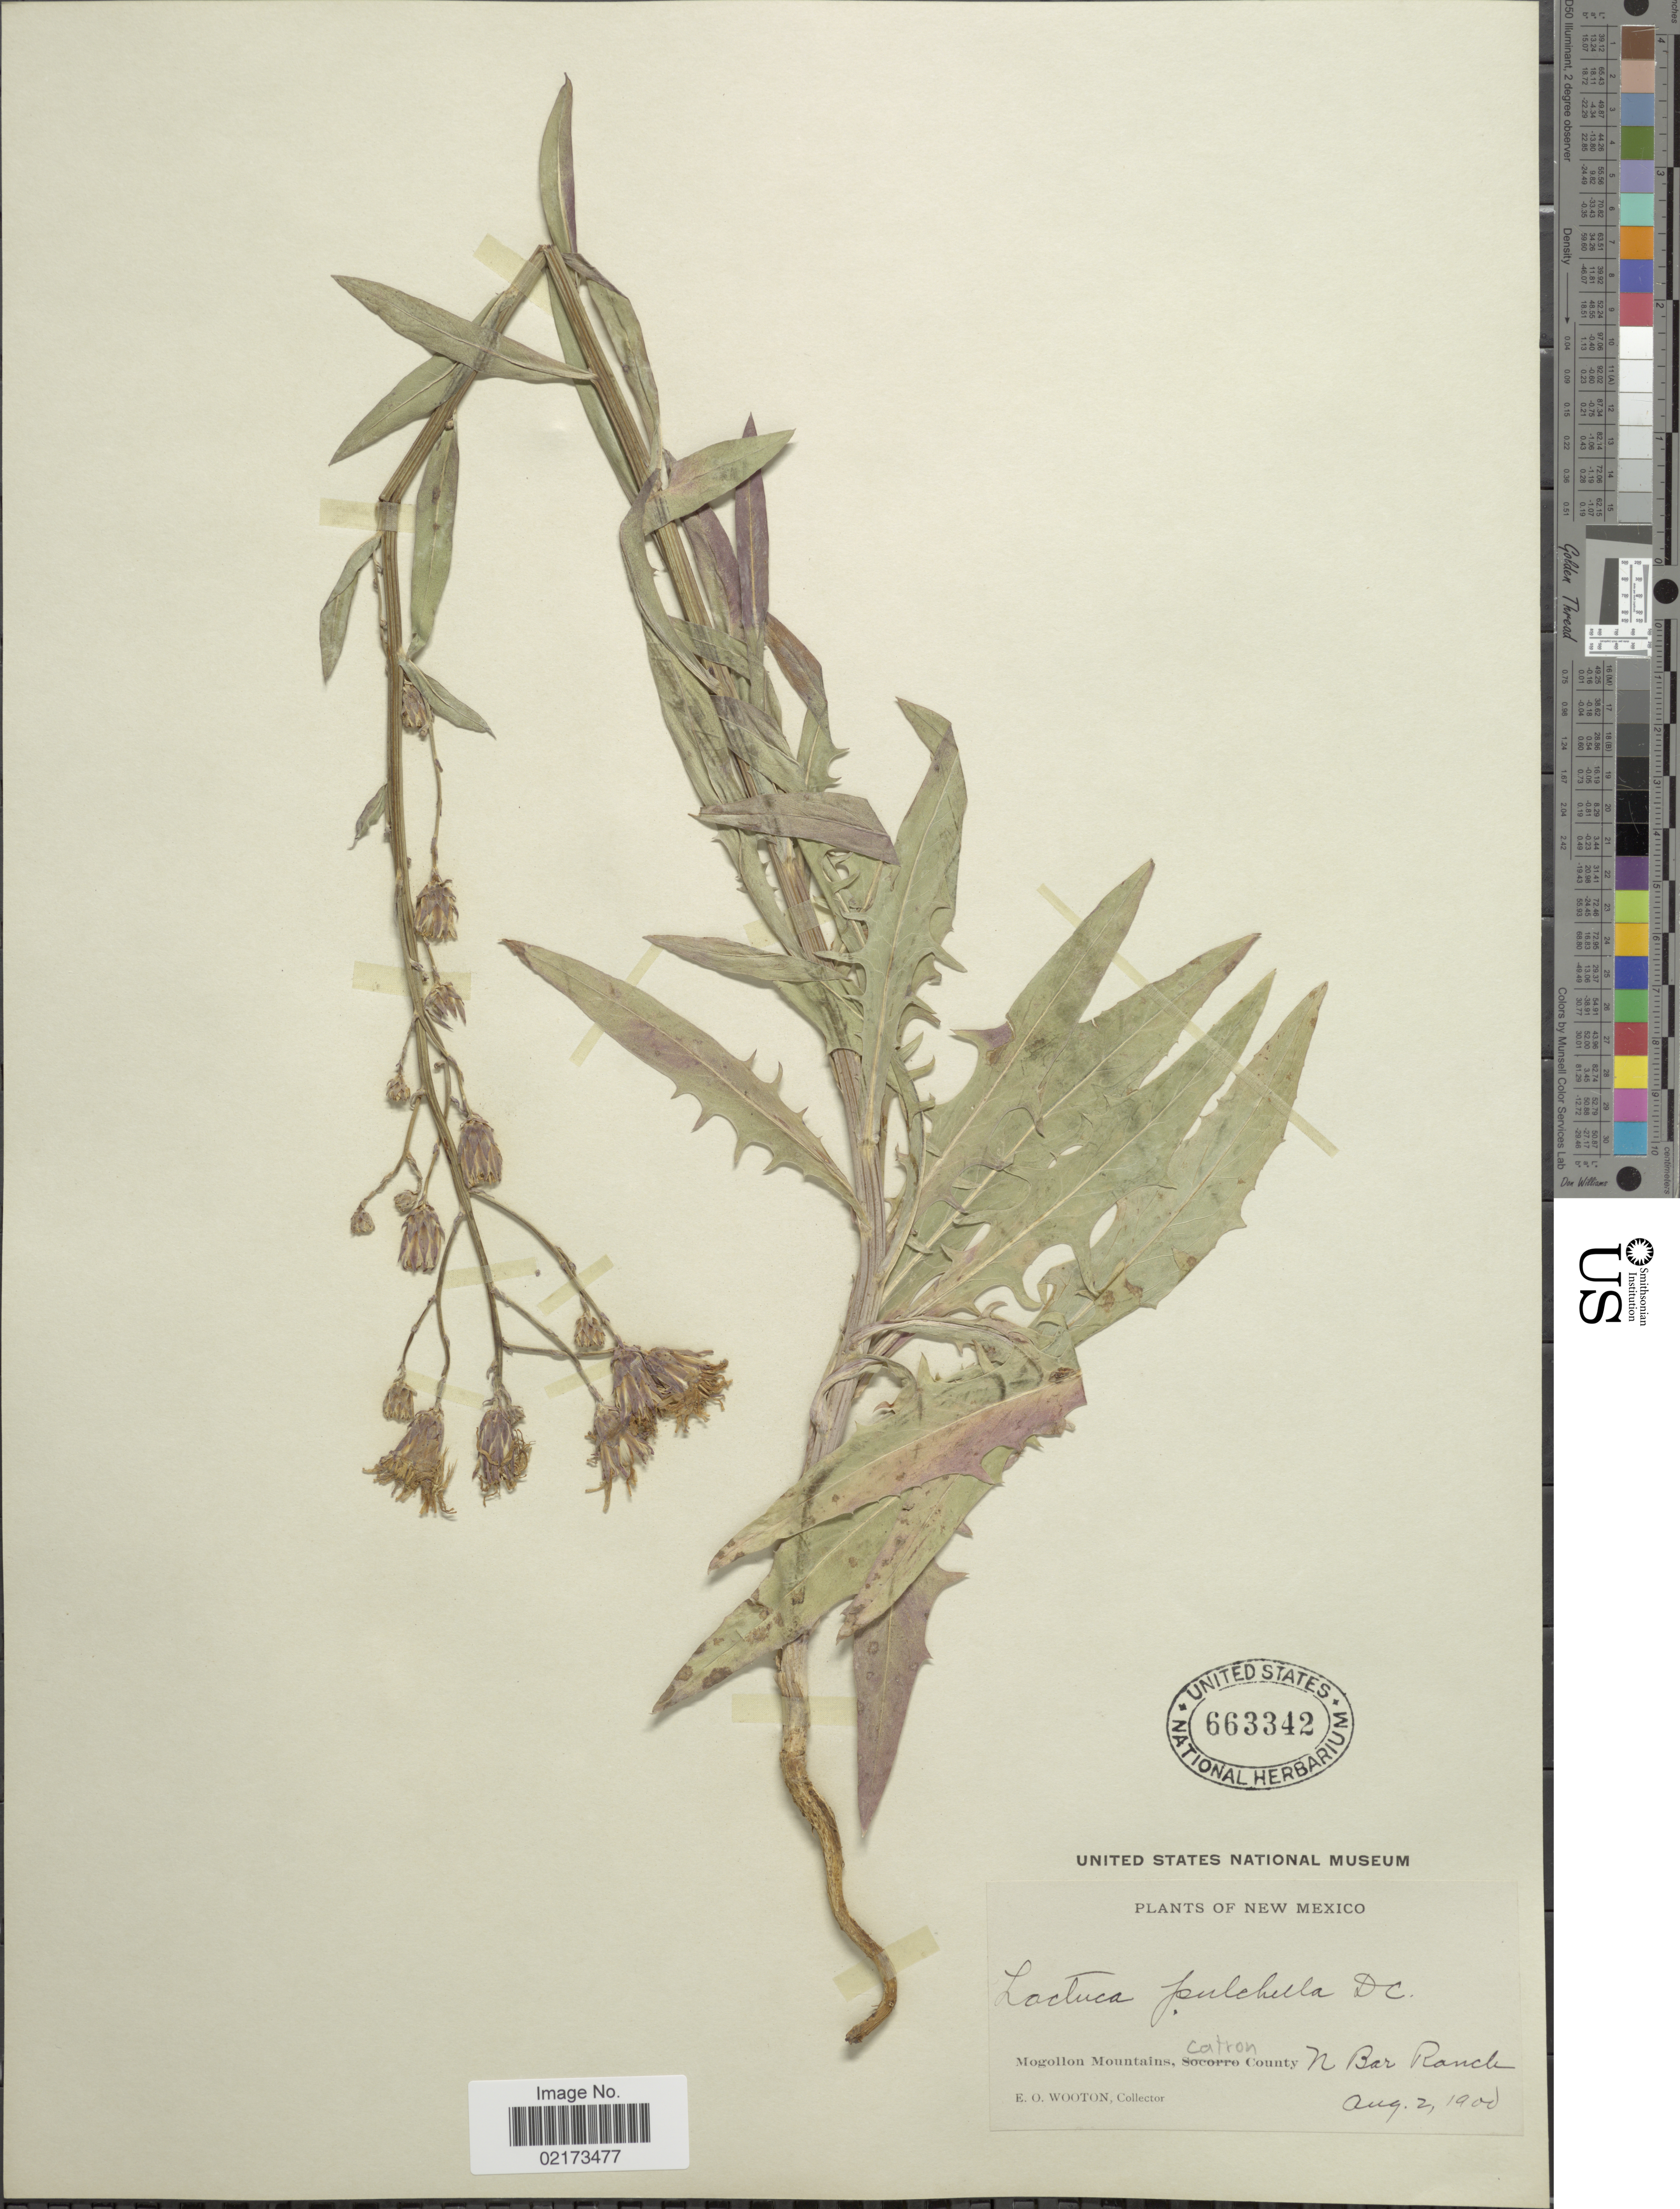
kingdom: Plantae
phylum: Tracheophyta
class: Magnoliopsida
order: Asterales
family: Asteraceae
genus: Lactuca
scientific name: Lactuca tatarica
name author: (L.) C.A. Mey.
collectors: E. O. Wooton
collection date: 1900-08-02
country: United States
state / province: New Mexico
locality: Mogollon Mountains, Catron County, N Bar Ranch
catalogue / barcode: US 663342